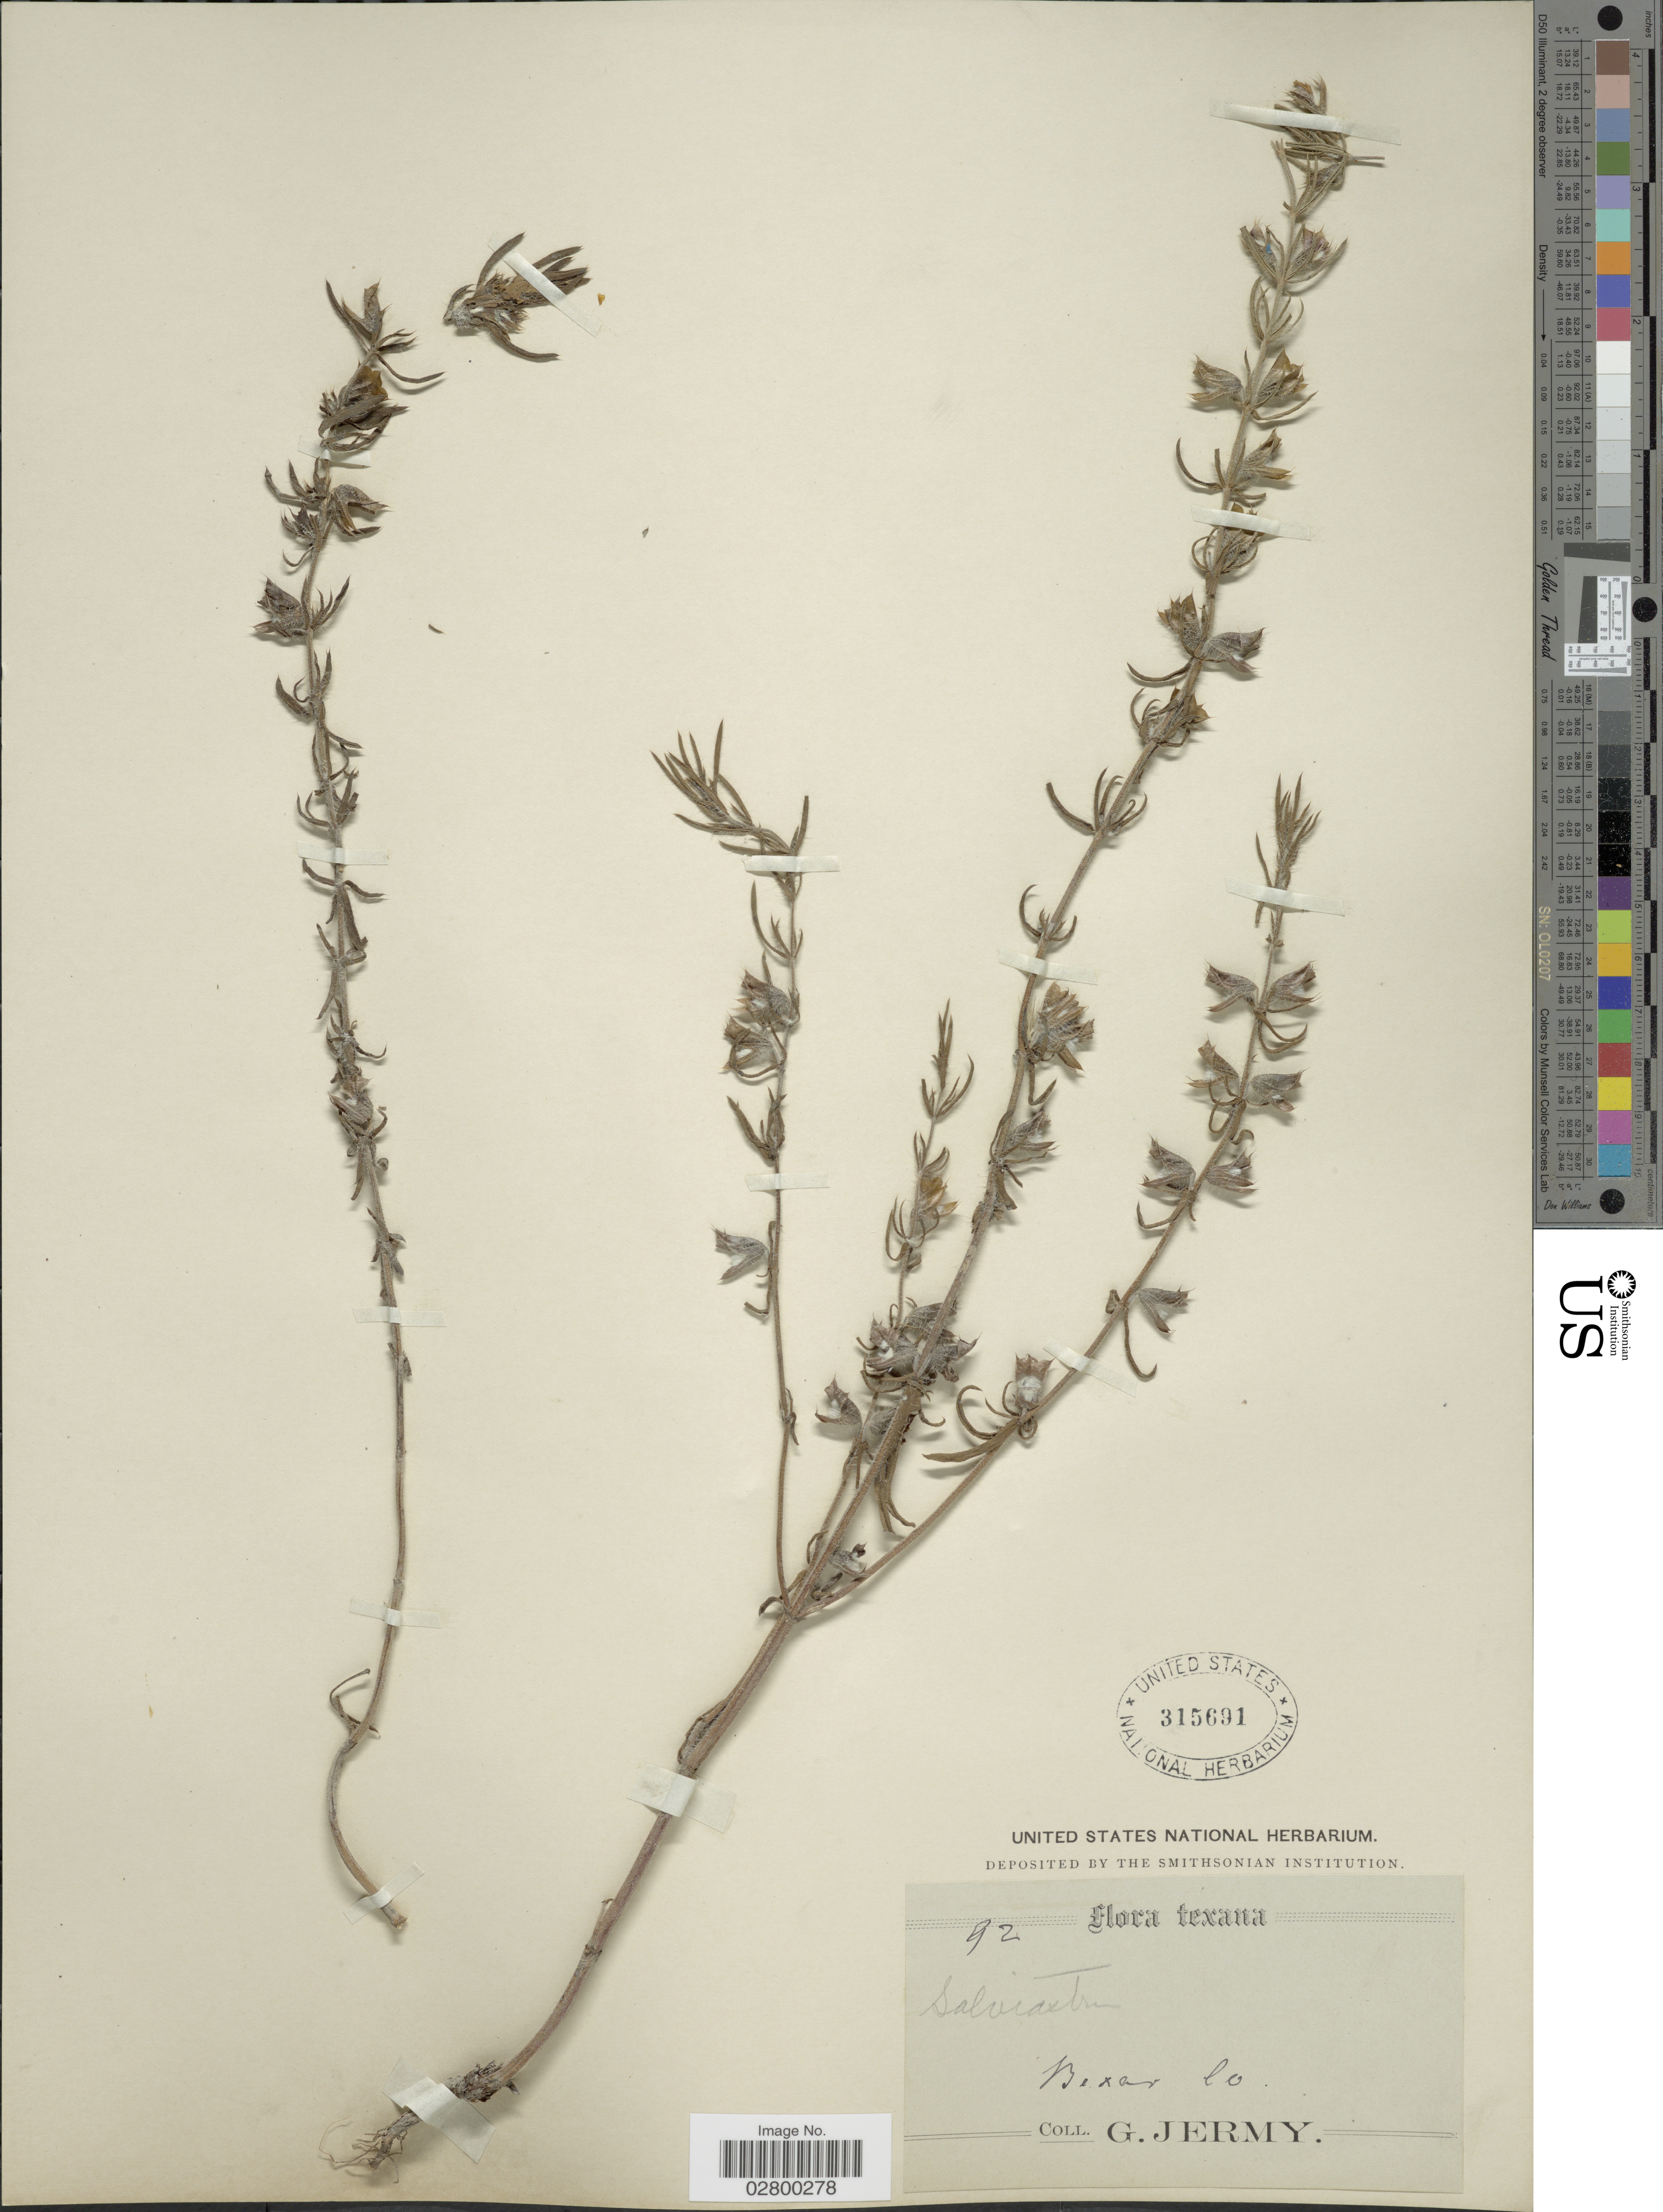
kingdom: Plantae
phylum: Tracheophyta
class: Magnoliopsida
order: Lamiales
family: Lamiaceae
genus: Salvia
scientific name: Salvia texana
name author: (Scheele) Torr.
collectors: G. Jermy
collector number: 92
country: United States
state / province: Texas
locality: Bexar Co.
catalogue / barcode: US 315691